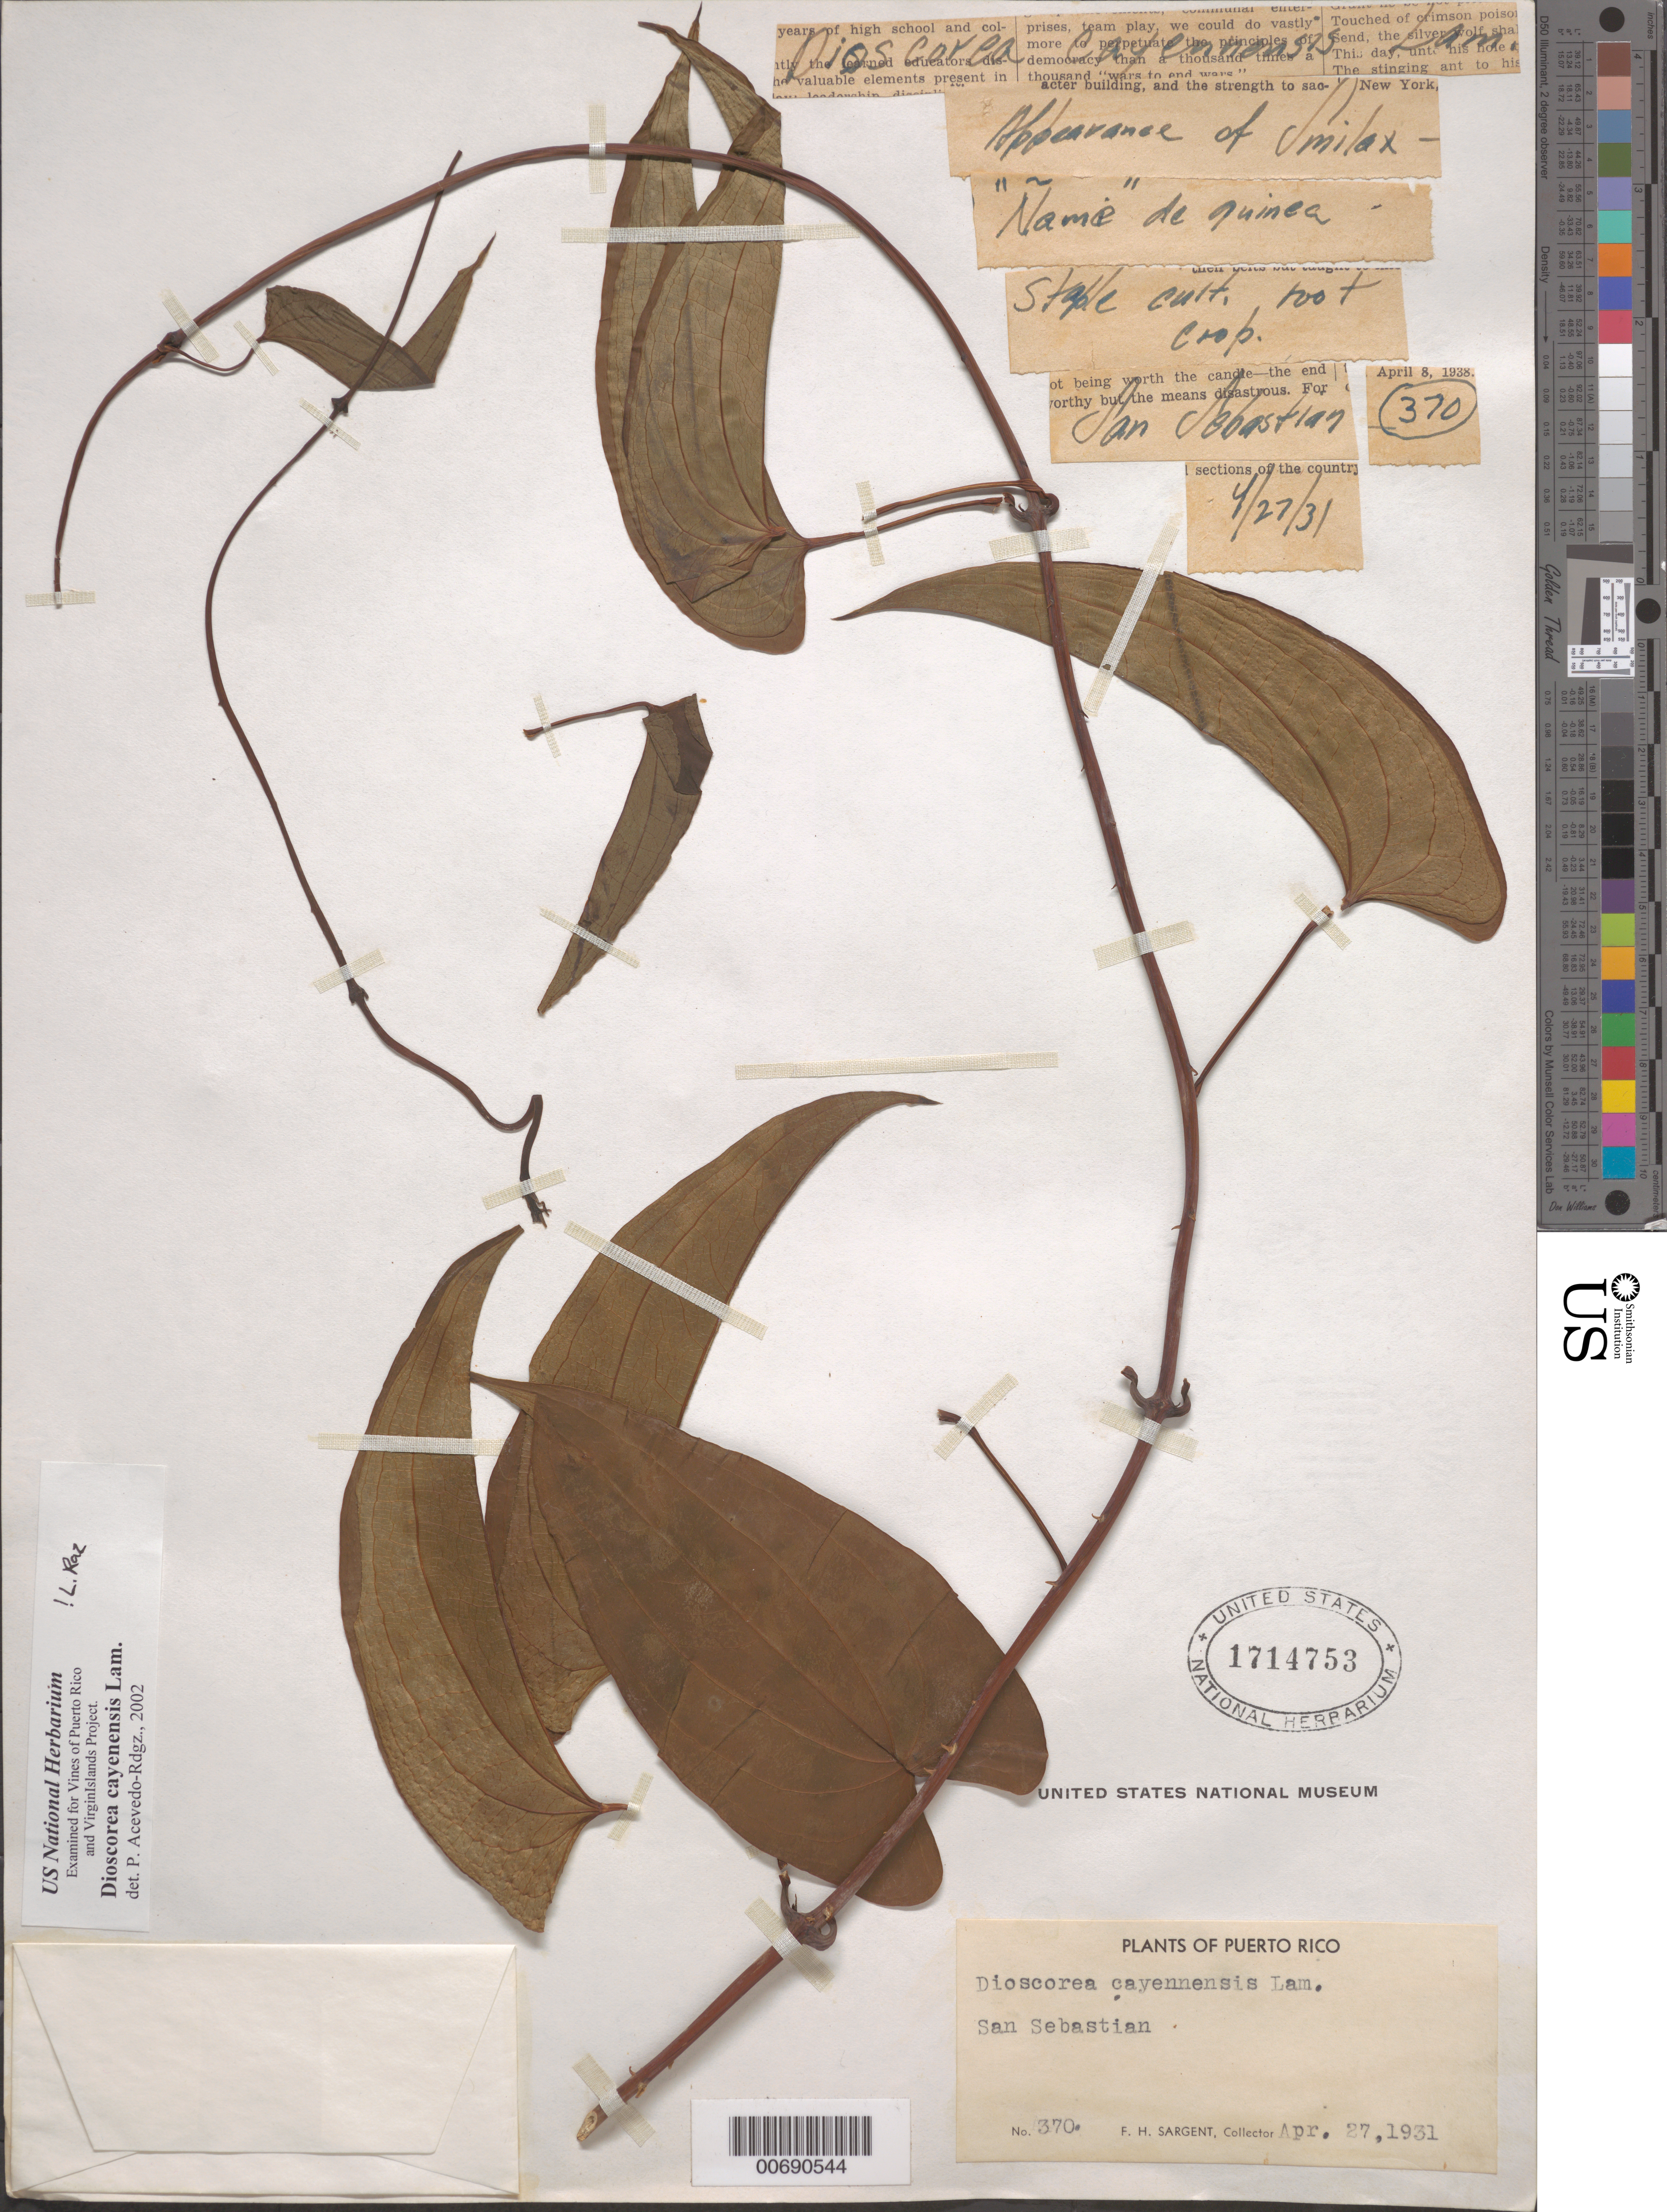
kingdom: Plantae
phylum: Tracheophyta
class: Liliopsida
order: Dioscoreales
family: Dioscoreaceae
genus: Dioscorea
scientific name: Dioscorea cayenensis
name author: Lam.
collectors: F. H. Sargent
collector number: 370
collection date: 1931-04-27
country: Puerto Rico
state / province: San Sebastian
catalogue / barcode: US 1714753